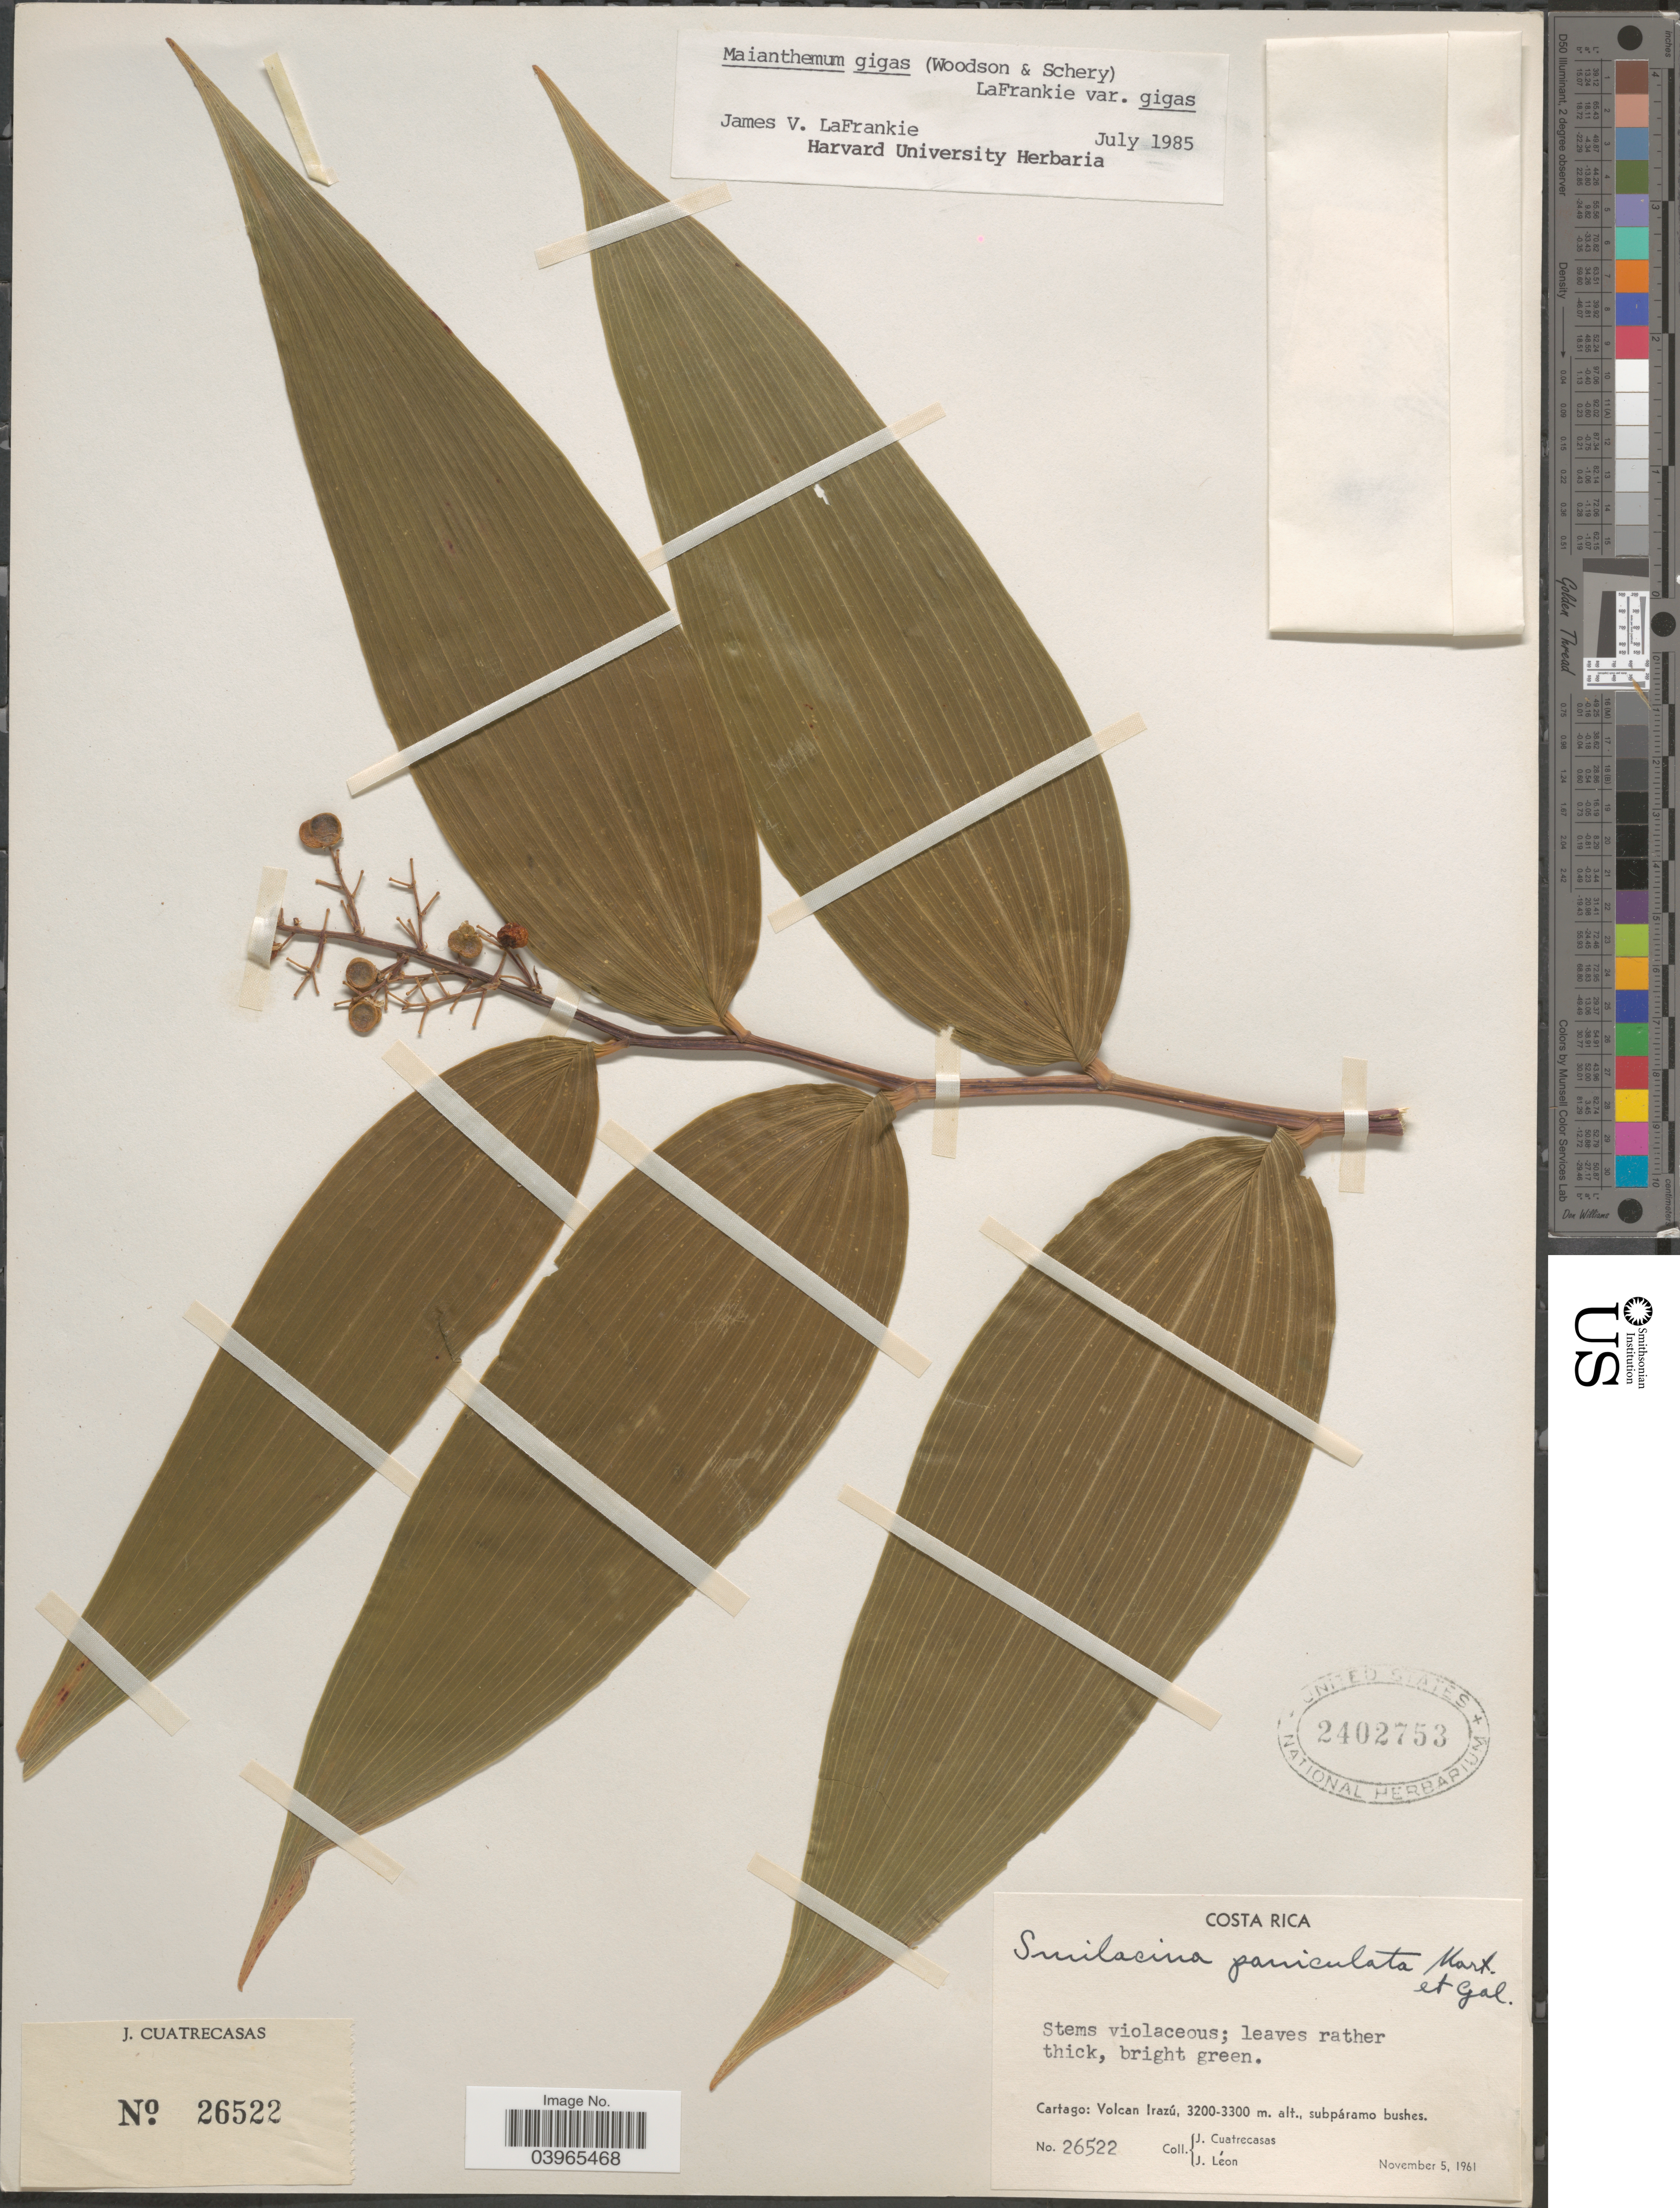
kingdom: Plantae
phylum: Tracheophyta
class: Liliopsida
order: Asparagales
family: Asparagaceae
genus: Maianthemum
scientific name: Maianthemum gigas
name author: (Woodson) LaFrankie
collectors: J. Cuatrecasas & J. León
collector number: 26522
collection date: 1961-11-05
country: Costa Rica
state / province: Cartago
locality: Volcan Irazú.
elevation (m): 3200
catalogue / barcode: US 2402753